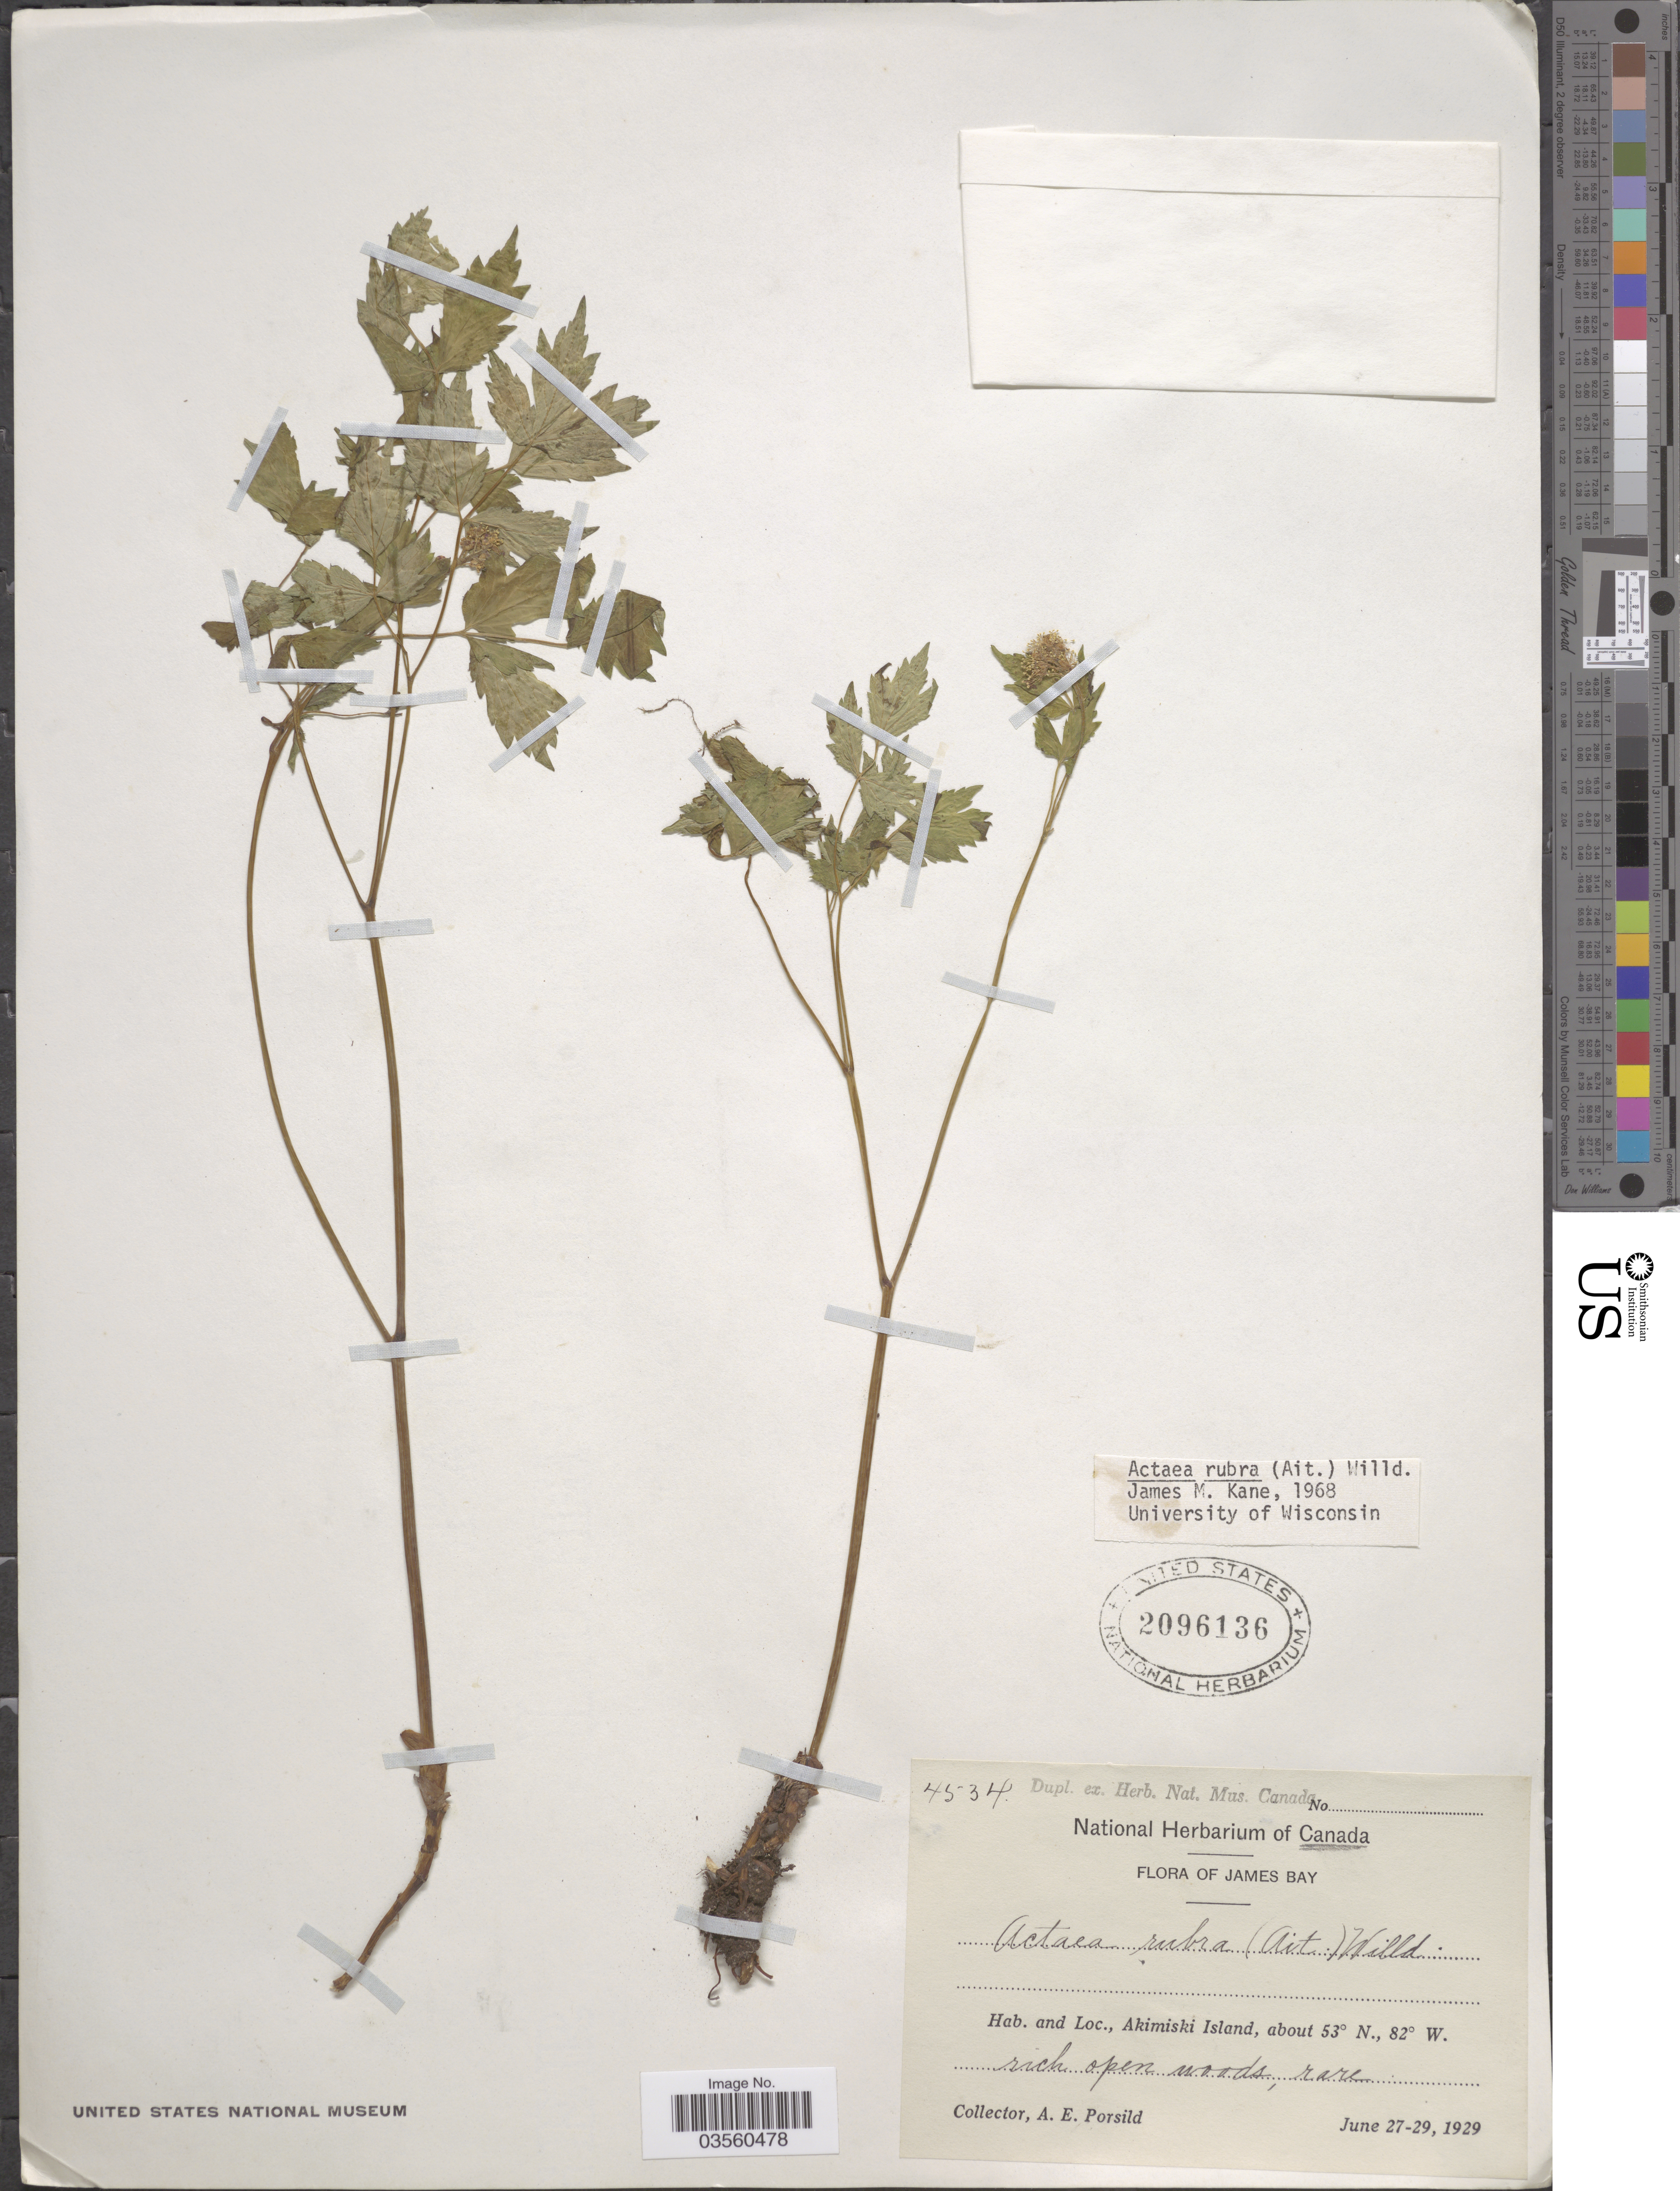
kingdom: Plantae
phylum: Tracheophyta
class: Magnoliopsida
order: Ranunculales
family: Ranunculaceae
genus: Actaea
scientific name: Actaea rubra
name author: (Aiton) Willd.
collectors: A. E. Porsild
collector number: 4534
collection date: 1929-06-27/1929-06-29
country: Canada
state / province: Nunavut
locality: James Bay. Akimiski Island.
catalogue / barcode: US 2096136